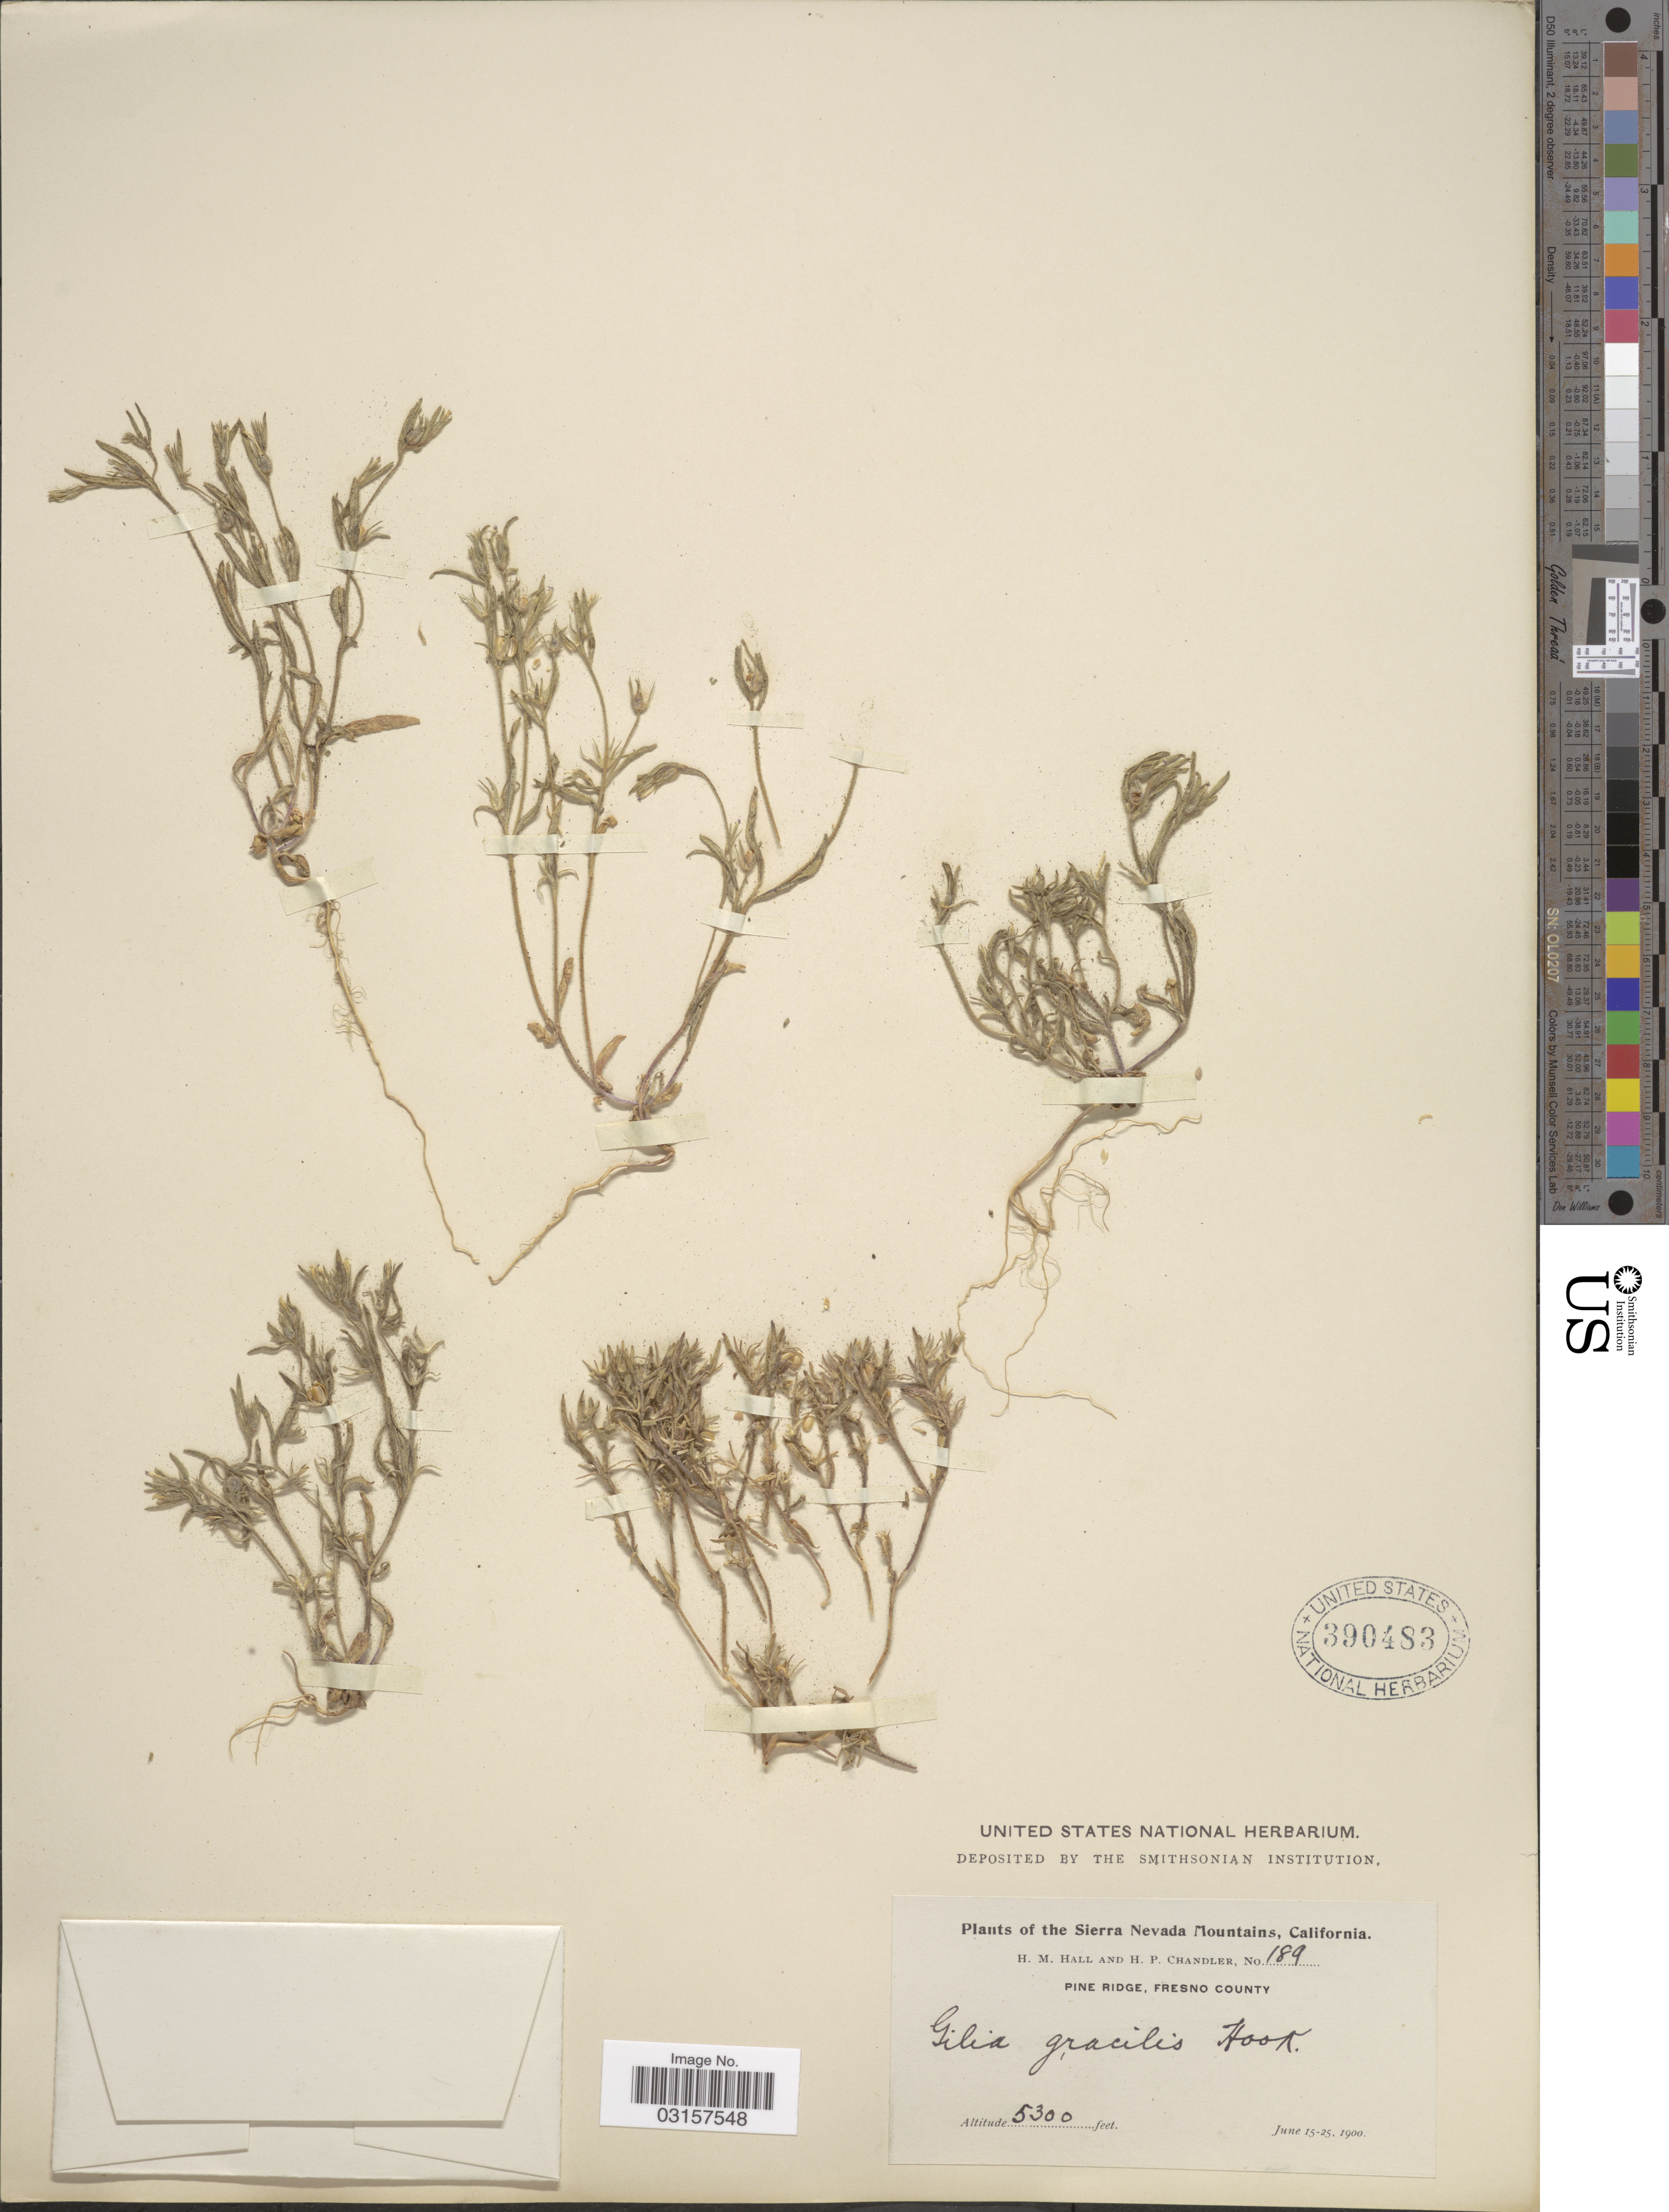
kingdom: Plantae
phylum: Tracheophyta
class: Magnoliopsida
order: Ericales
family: Polemoniaceae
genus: Microsteris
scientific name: Microsteris gracilis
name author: (Hook.) Greene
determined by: (US) Smithsonian Institution - National Museum of Natural History - Department of Botany (UNITED STATES)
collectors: H. M. Hall & H. Chandler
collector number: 189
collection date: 1900-06-15/1900-06-25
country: United States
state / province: California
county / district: Fresno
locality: The Sierra Nevada Mountains, Pine Ridge, Fresno County.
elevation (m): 1615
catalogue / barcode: US 390483